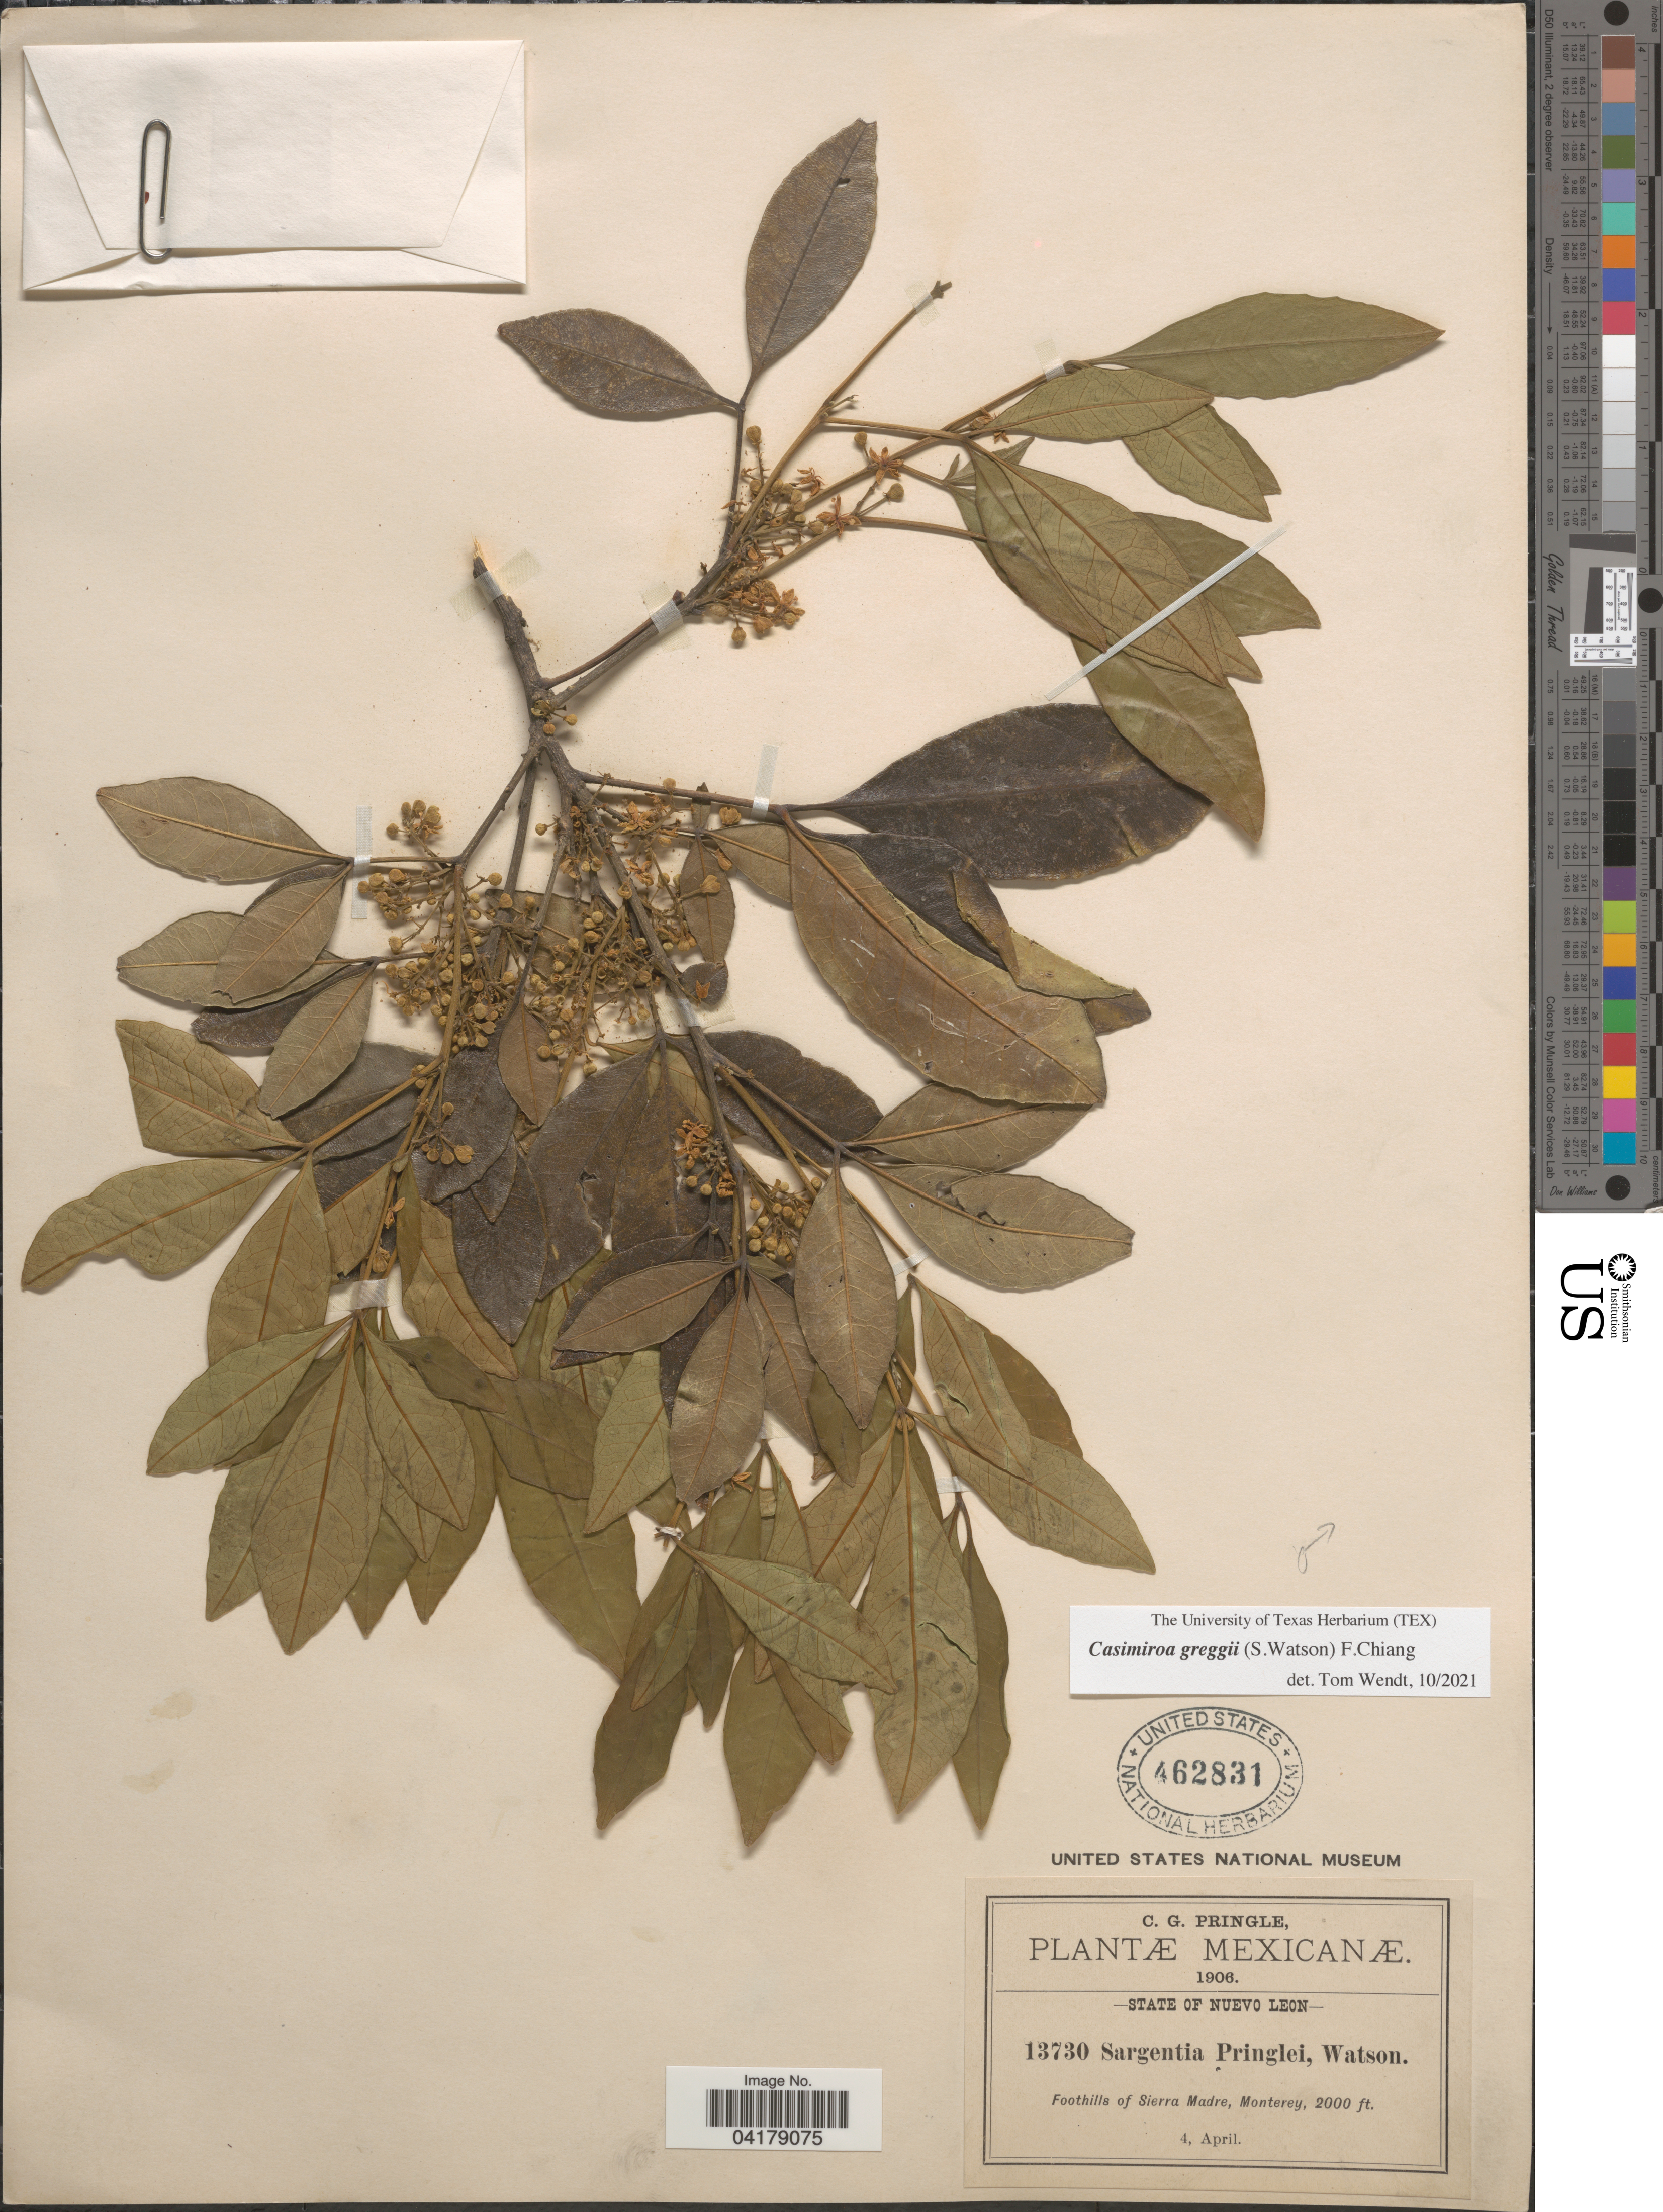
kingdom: Plantae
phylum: Tracheophyta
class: Magnoliopsida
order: Sapindales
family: Rutaceae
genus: Casimiroa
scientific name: Casimiroa greggii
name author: (S. Watson) Chiang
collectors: C. G. Pringle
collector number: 13730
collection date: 1906-04-04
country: Mexico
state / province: Nuevo León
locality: Mexicanæ. Foothills of Sierra Madre, Monterey.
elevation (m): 610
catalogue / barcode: US 462831